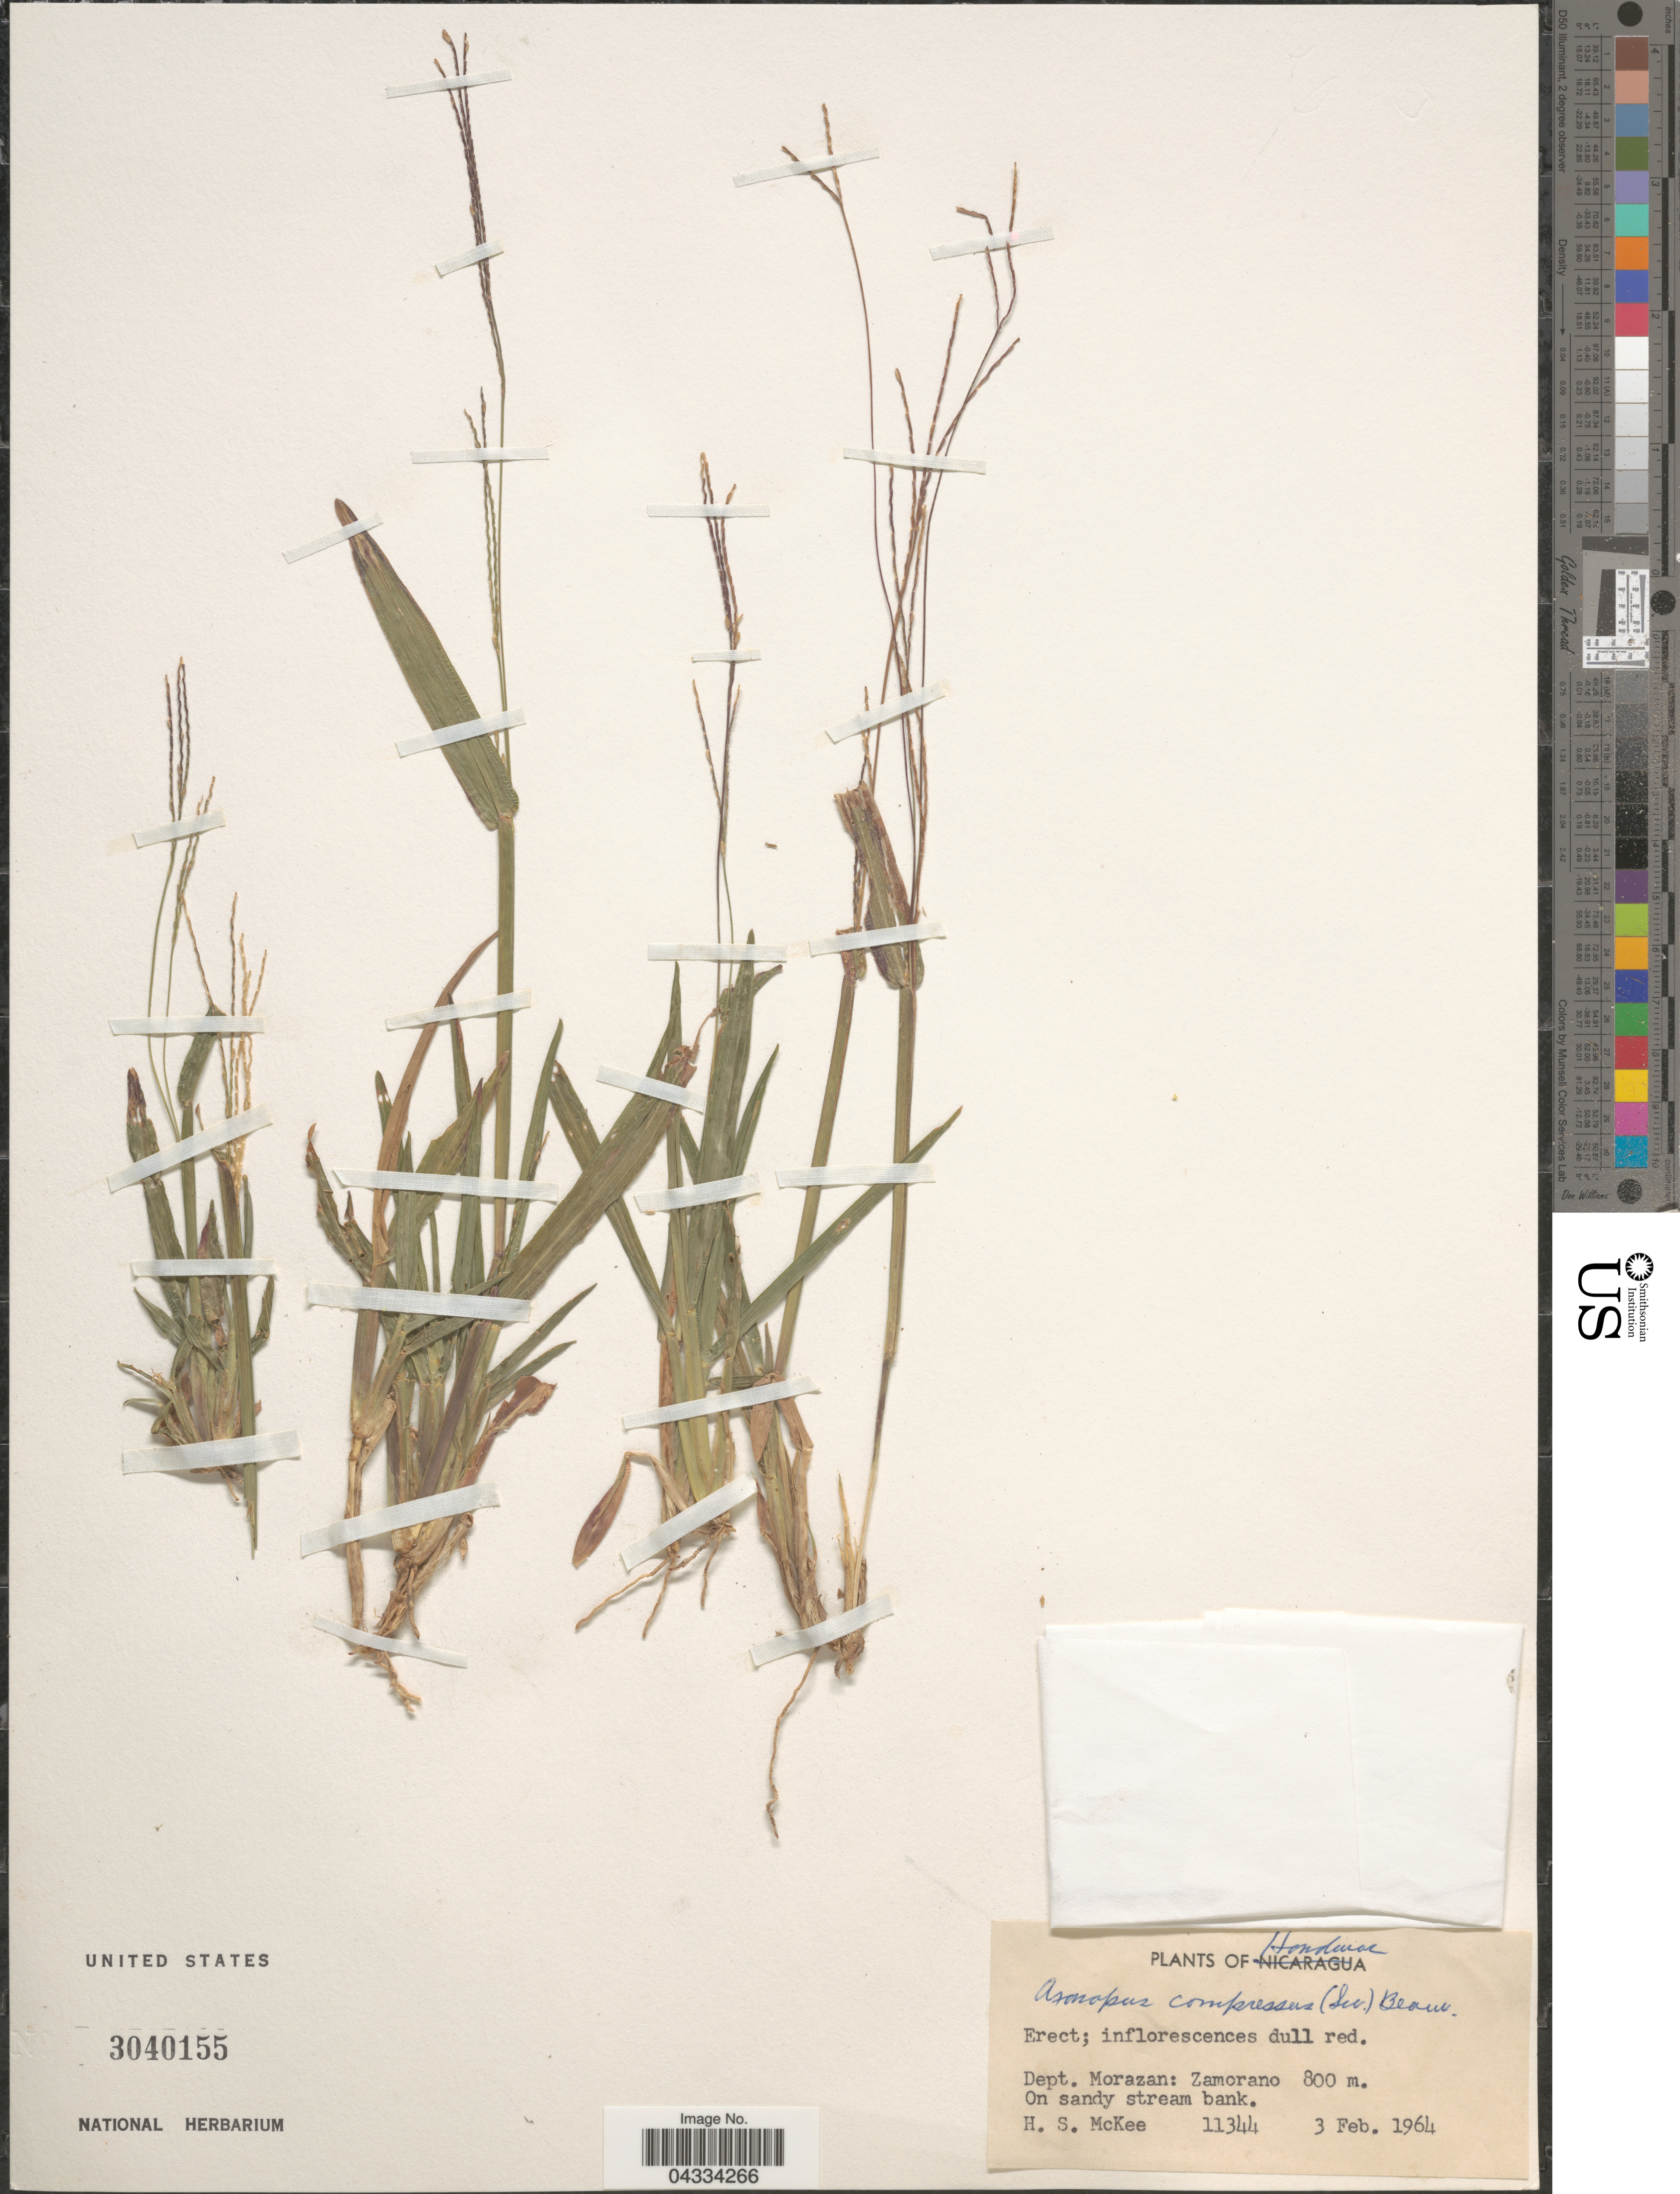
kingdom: Plantae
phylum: Tracheophyta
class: Liliopsida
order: Poales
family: Poaceae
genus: Axonopus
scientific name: Axonopus compressus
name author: (Sw.) P. Beauv.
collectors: H. S. McKee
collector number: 11344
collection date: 1964-02-03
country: Honduras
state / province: Fco. Morazán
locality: Dept. Morazan: Zamorano.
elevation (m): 800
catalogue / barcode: US 3040155